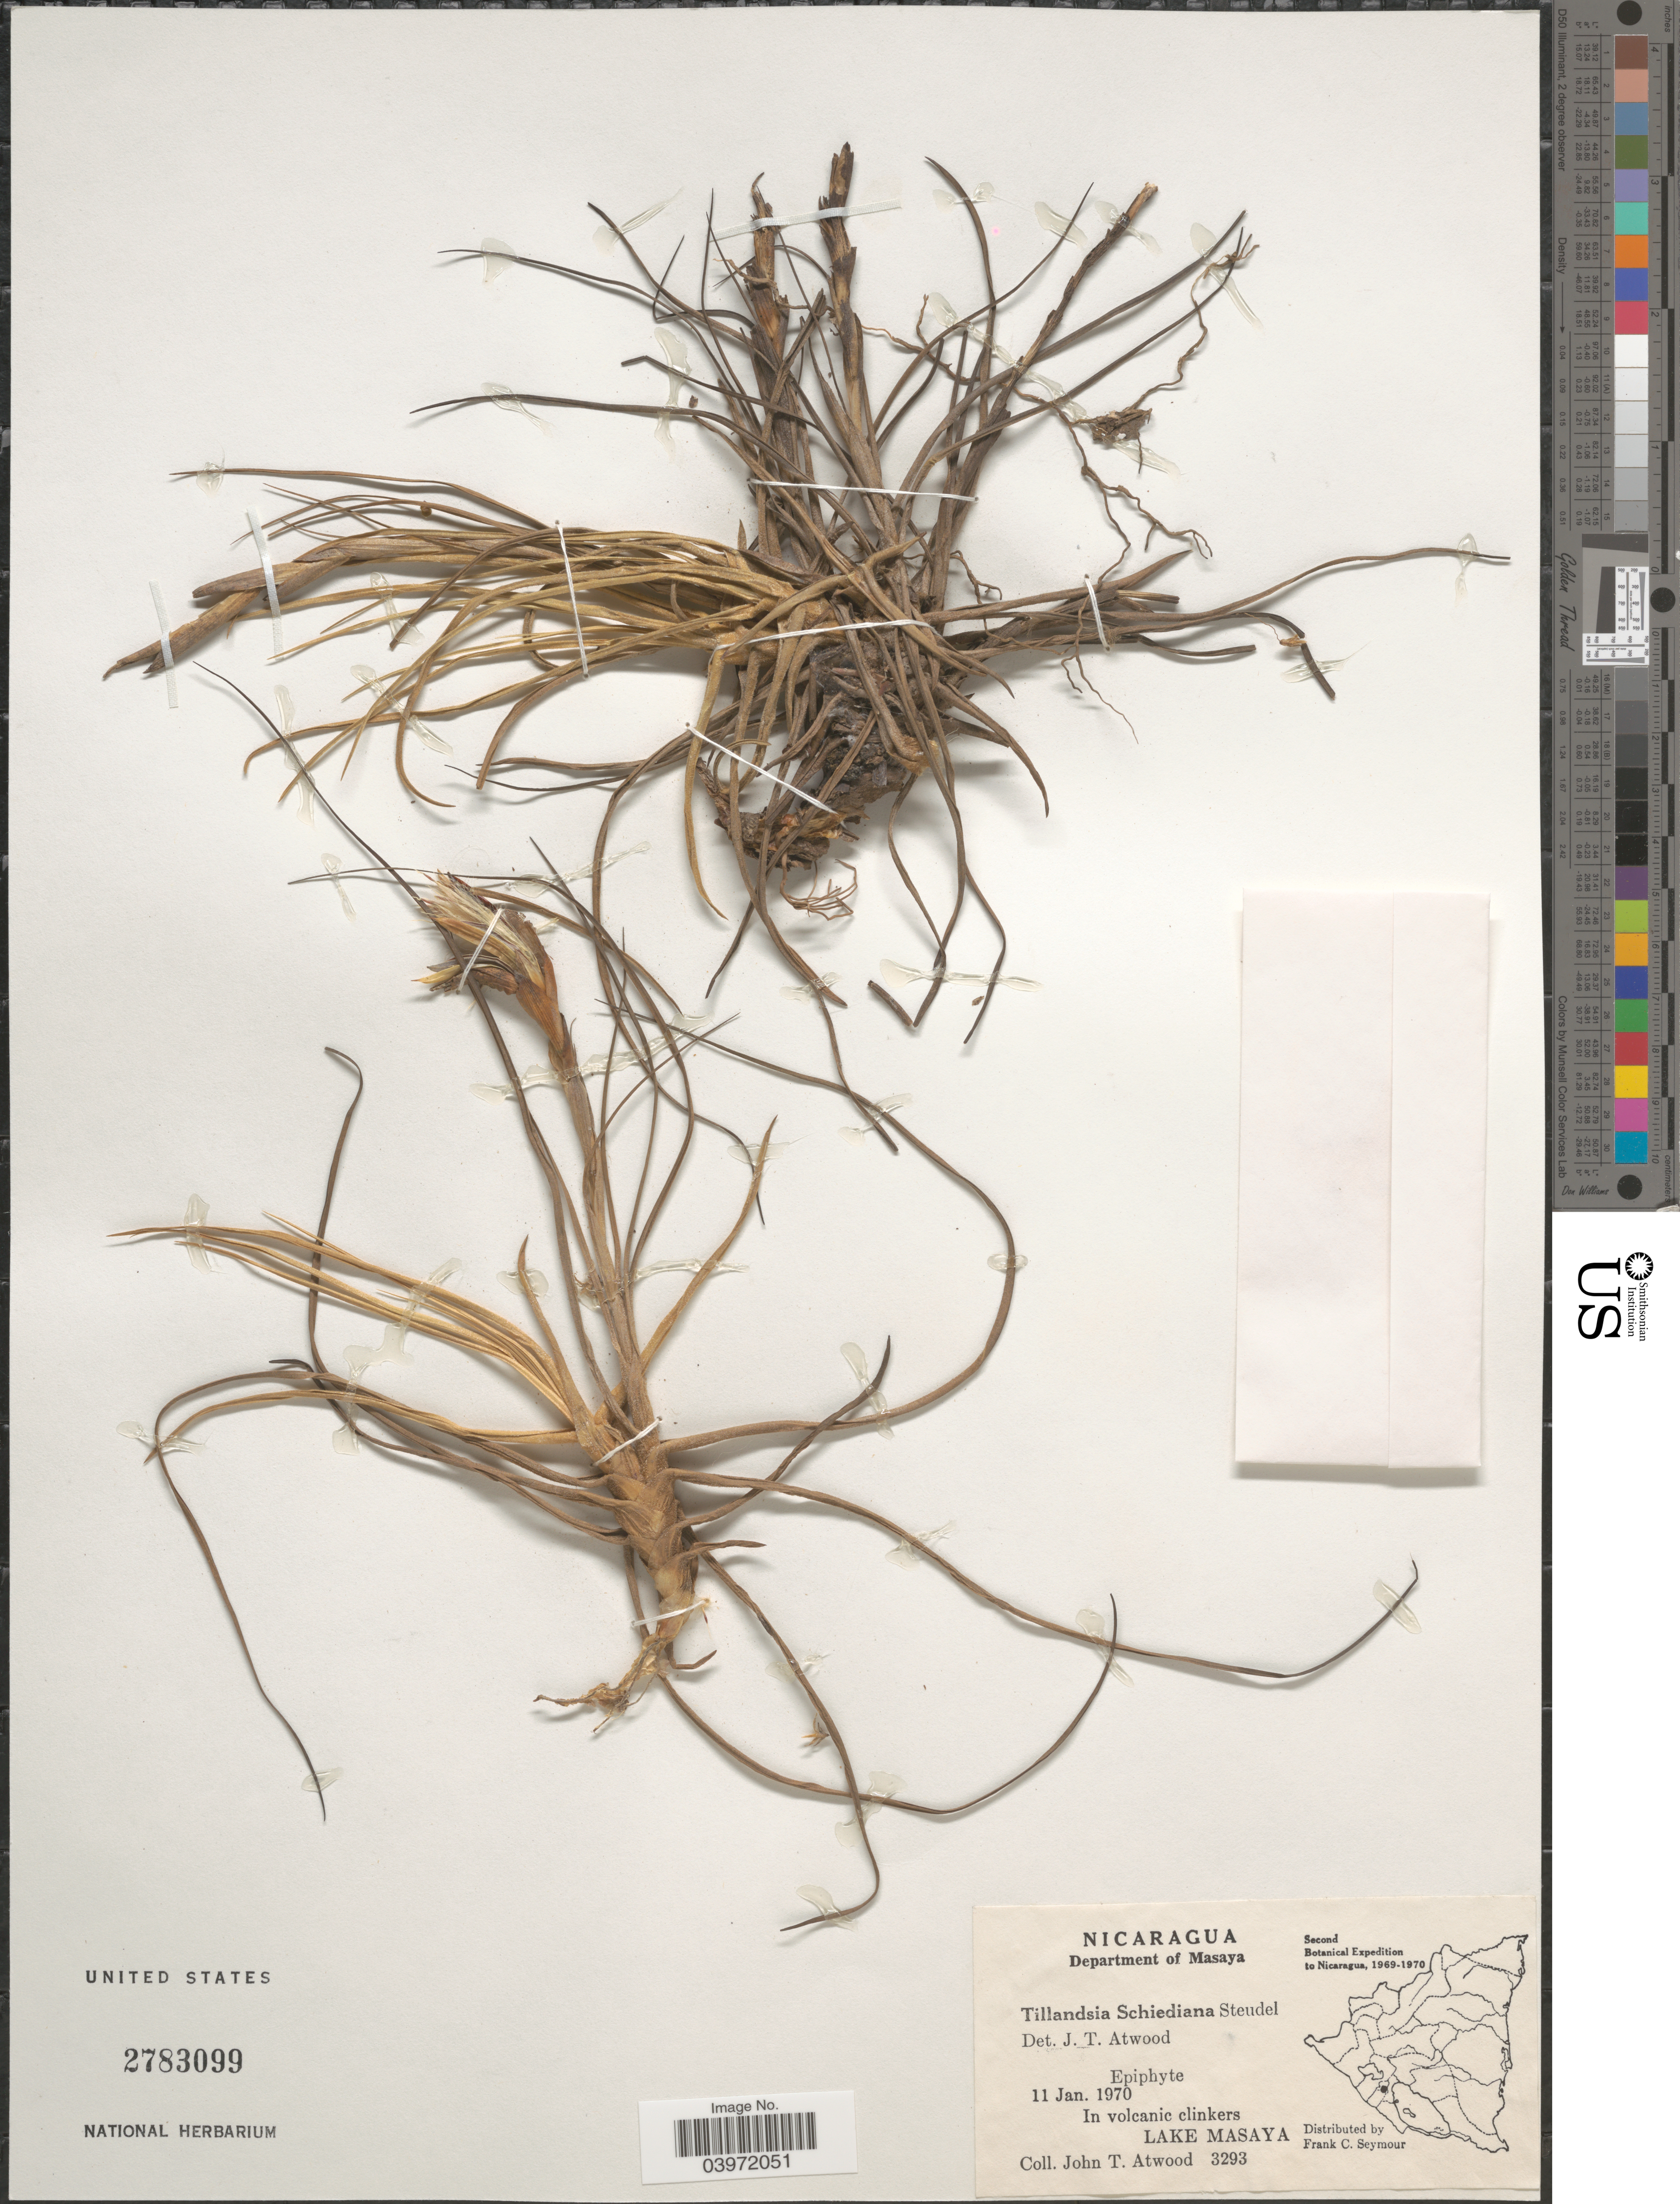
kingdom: Plantae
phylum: Tracheophyta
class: Liliopsida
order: Poales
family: Bromeliaceae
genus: Tillandsia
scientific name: Tillandsia schiedeana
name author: Steud.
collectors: J. T. Atwood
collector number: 3293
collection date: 1970-01-11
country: Nicaragua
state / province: Masaya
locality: Department of Masaya. In volcanic clinkers. Lake Masaya.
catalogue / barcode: US 2783099